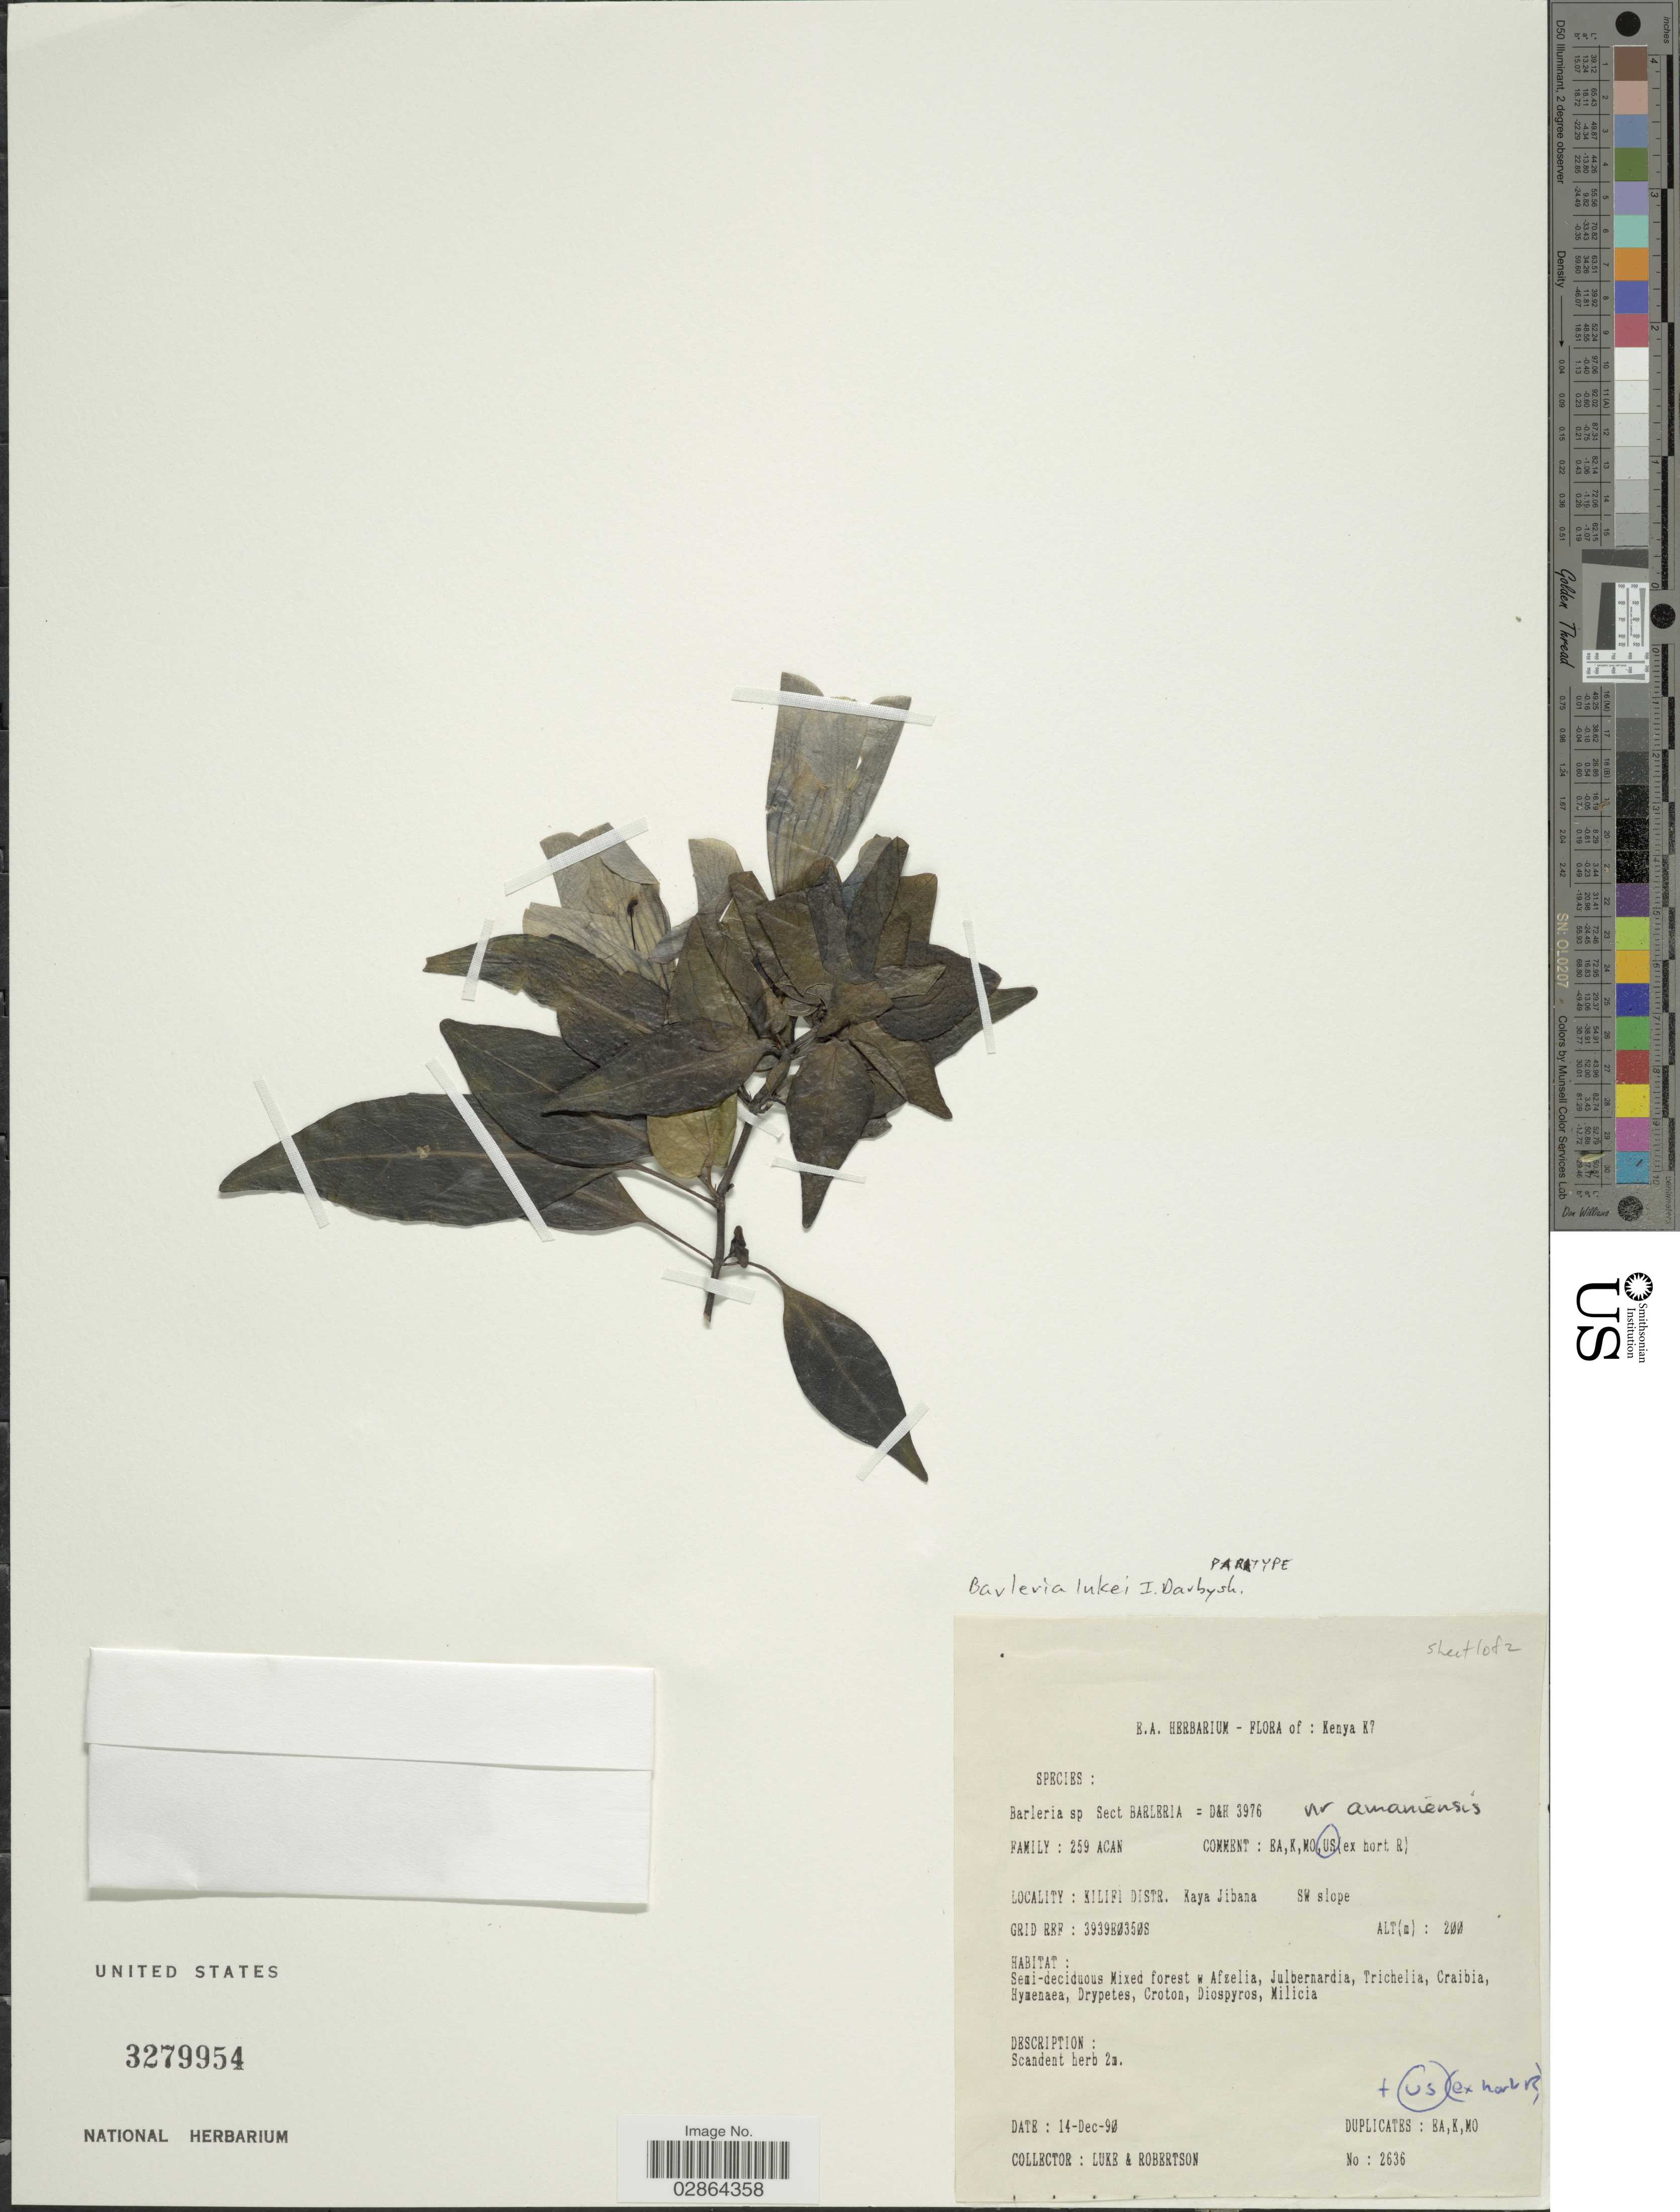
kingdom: Plantae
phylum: Tracheophyta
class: Magnoliopsida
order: Lamiales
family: Acanthaceae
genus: Barleria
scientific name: Barleria lukei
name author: I. Darbysh.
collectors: -. Luke & -. Robertson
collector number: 2636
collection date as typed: Transcribed d/m/y: 14/12/90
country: Kenya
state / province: Kilifi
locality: K7. Kilifi Distr. Kaya Jibana SW slope.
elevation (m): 200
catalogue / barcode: US 3279954